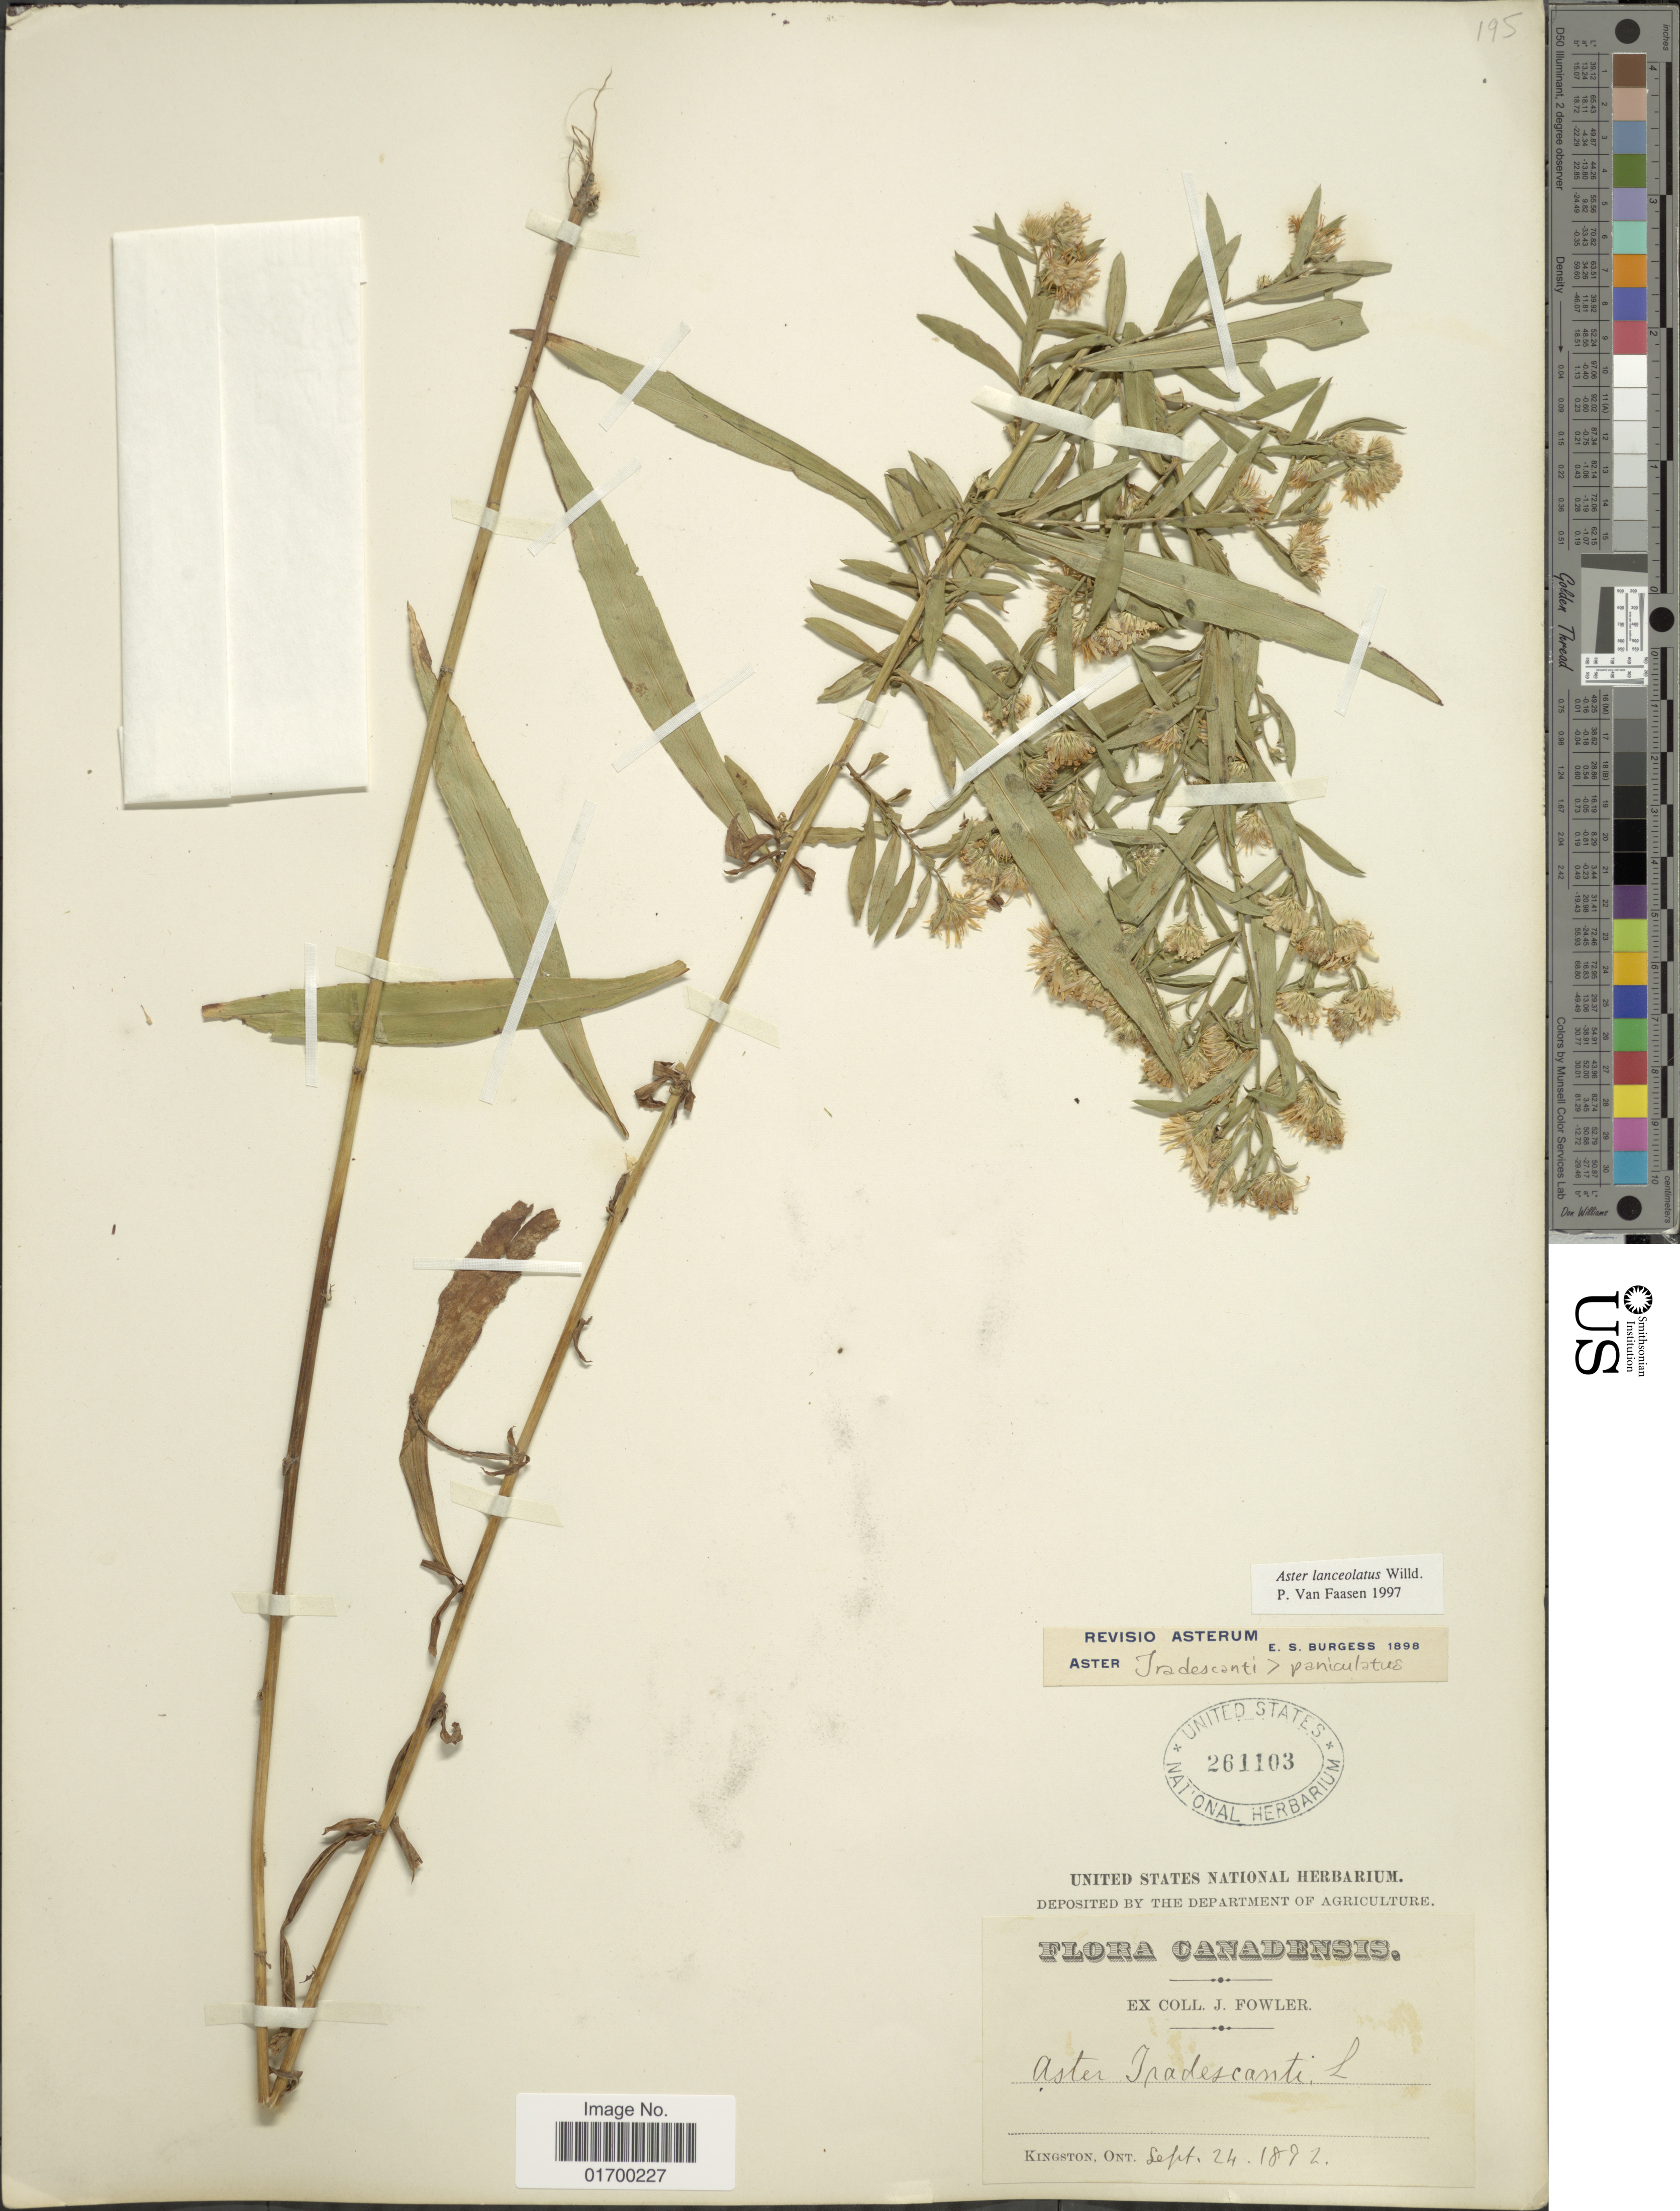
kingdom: Plantae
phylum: Tracheophyta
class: Magnoliopsida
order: Asterales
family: Asteraceae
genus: Symphyotrichum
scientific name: Symphyotrichum lanceolatum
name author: (Willd.) G.L. Nesom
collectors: ex herb. J. Fowler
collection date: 1892-09-24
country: Canada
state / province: Ontario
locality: Kingston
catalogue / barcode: US 261103